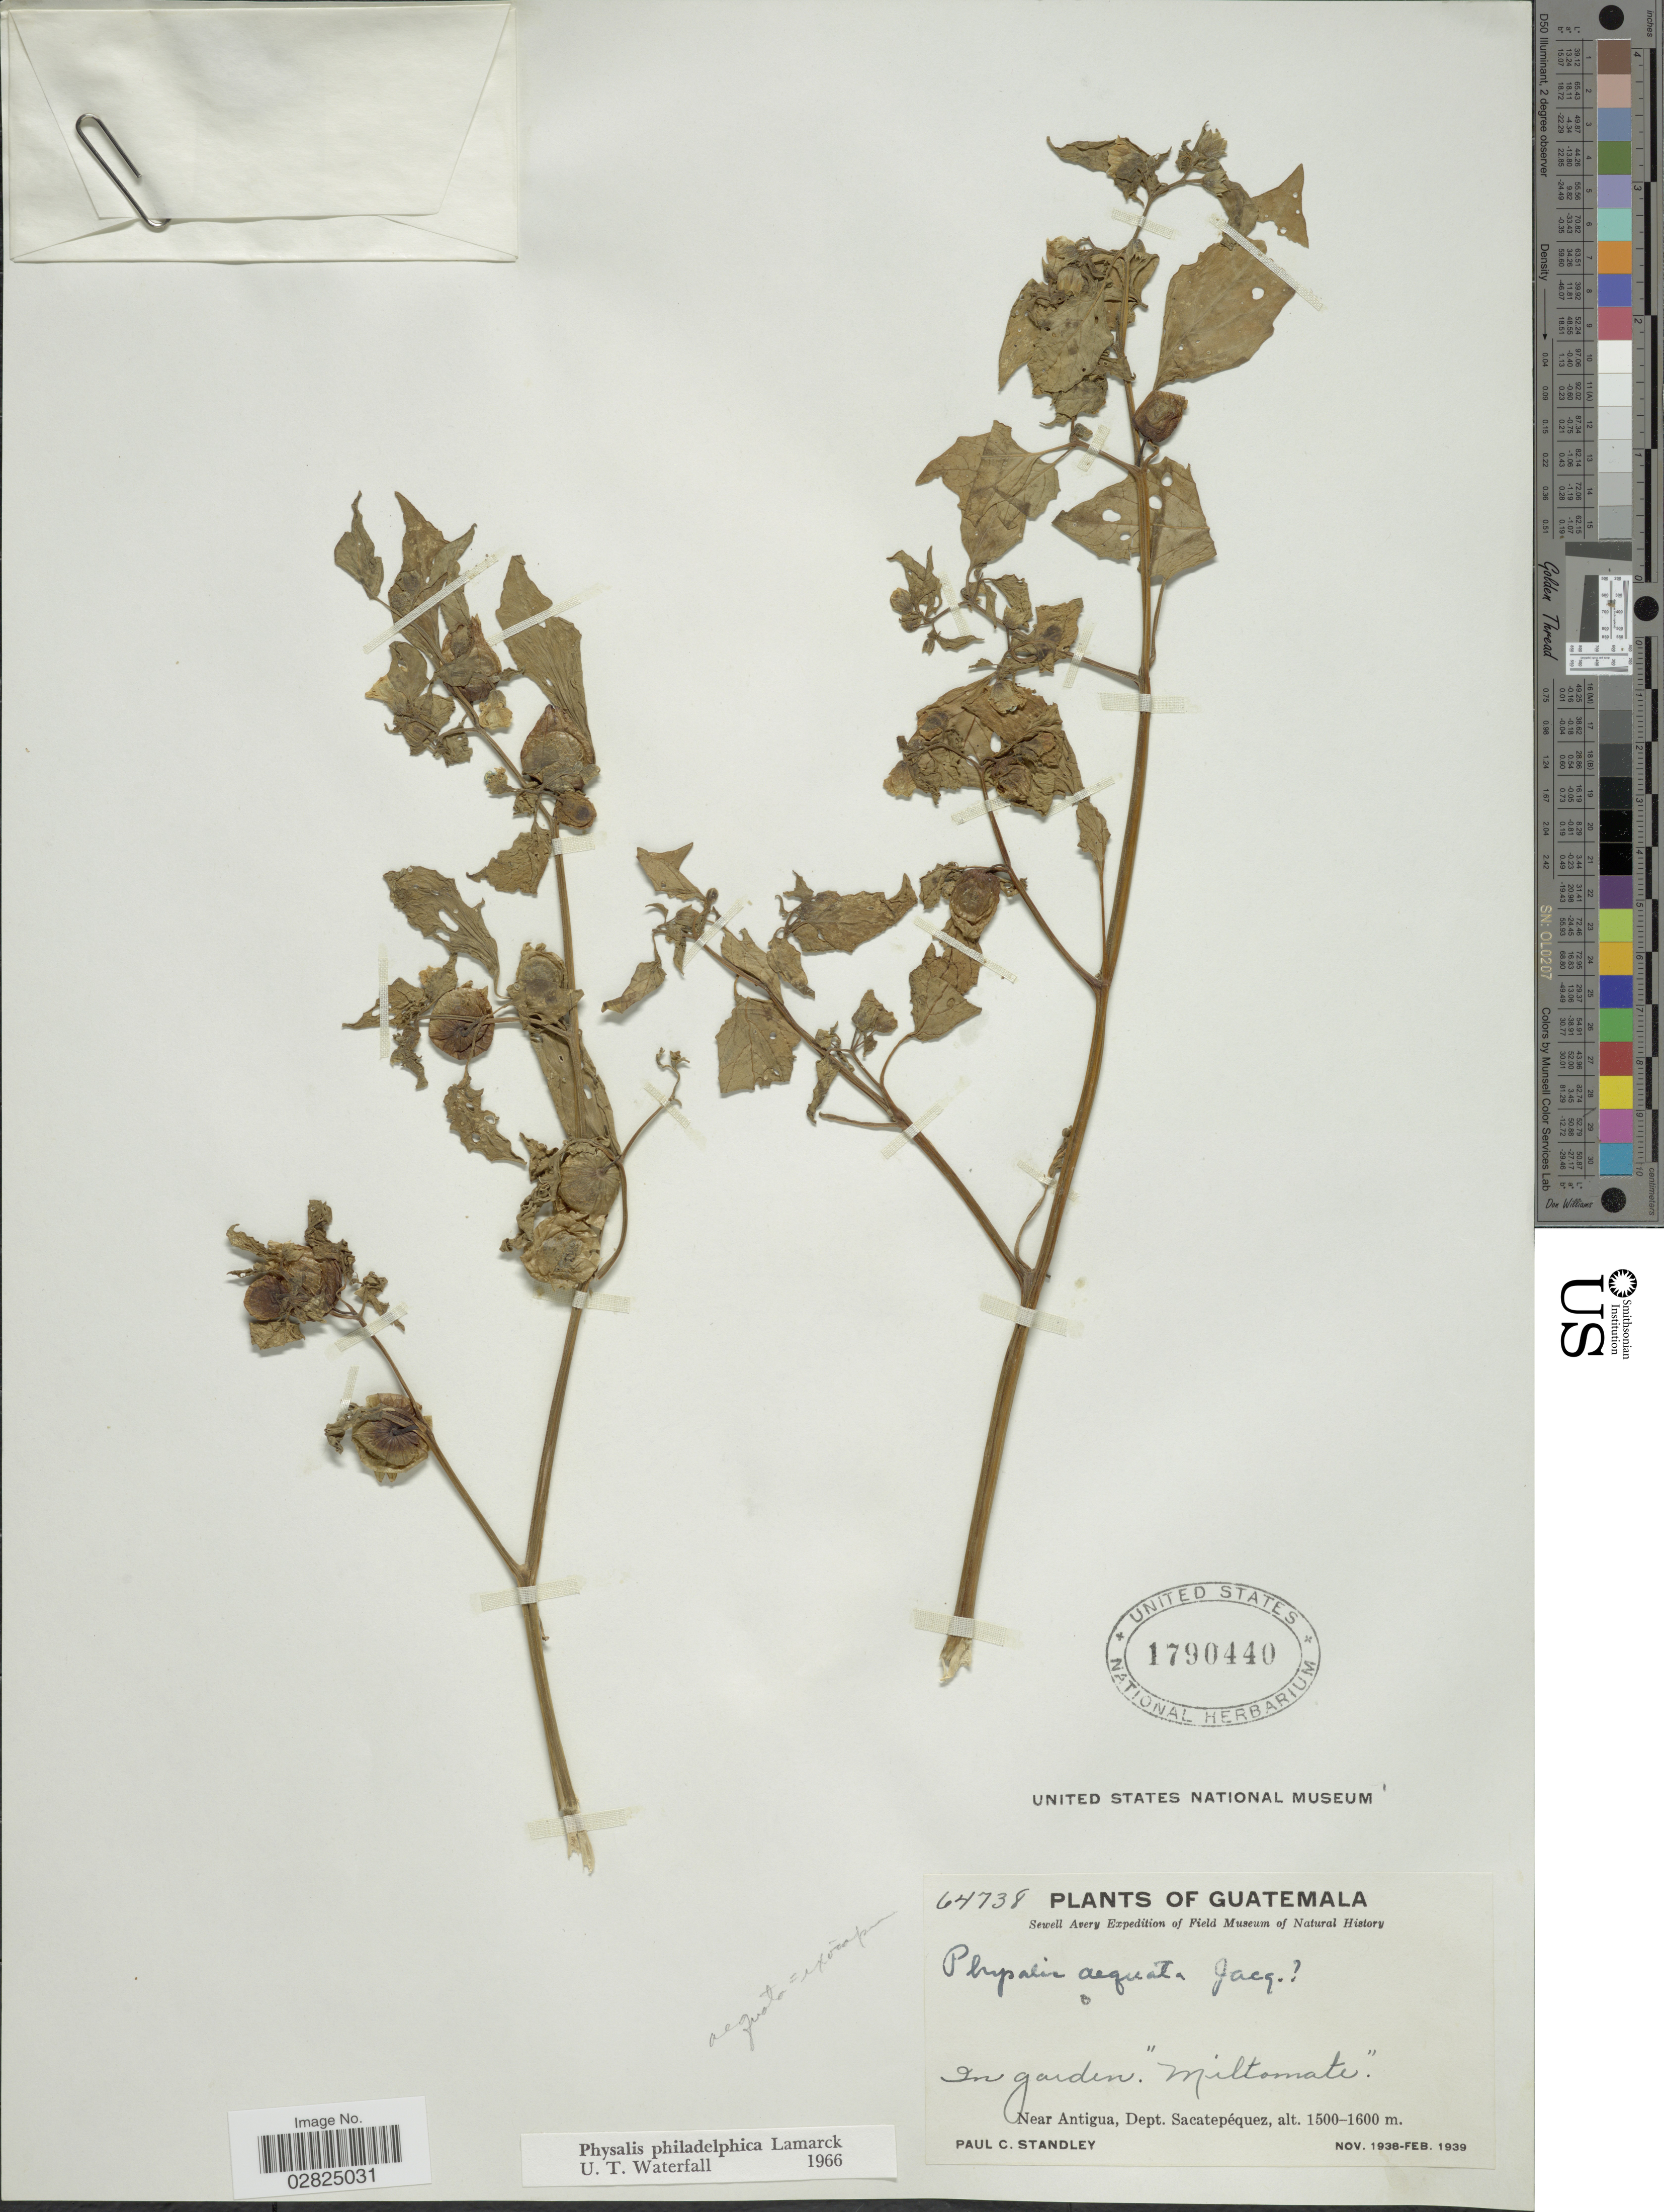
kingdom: Plantae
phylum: Tracheophyta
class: Magnoliopsida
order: Solanales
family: Solanaceae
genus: Physalis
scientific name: Physalis philadelphica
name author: Lam.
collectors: P. C. Standley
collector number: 64738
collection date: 1938-11/1939-02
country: Guatemala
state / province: Sacatepéquez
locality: Near Antigua, Dept. Sacatepéquez.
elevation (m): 1500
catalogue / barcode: US 1790440